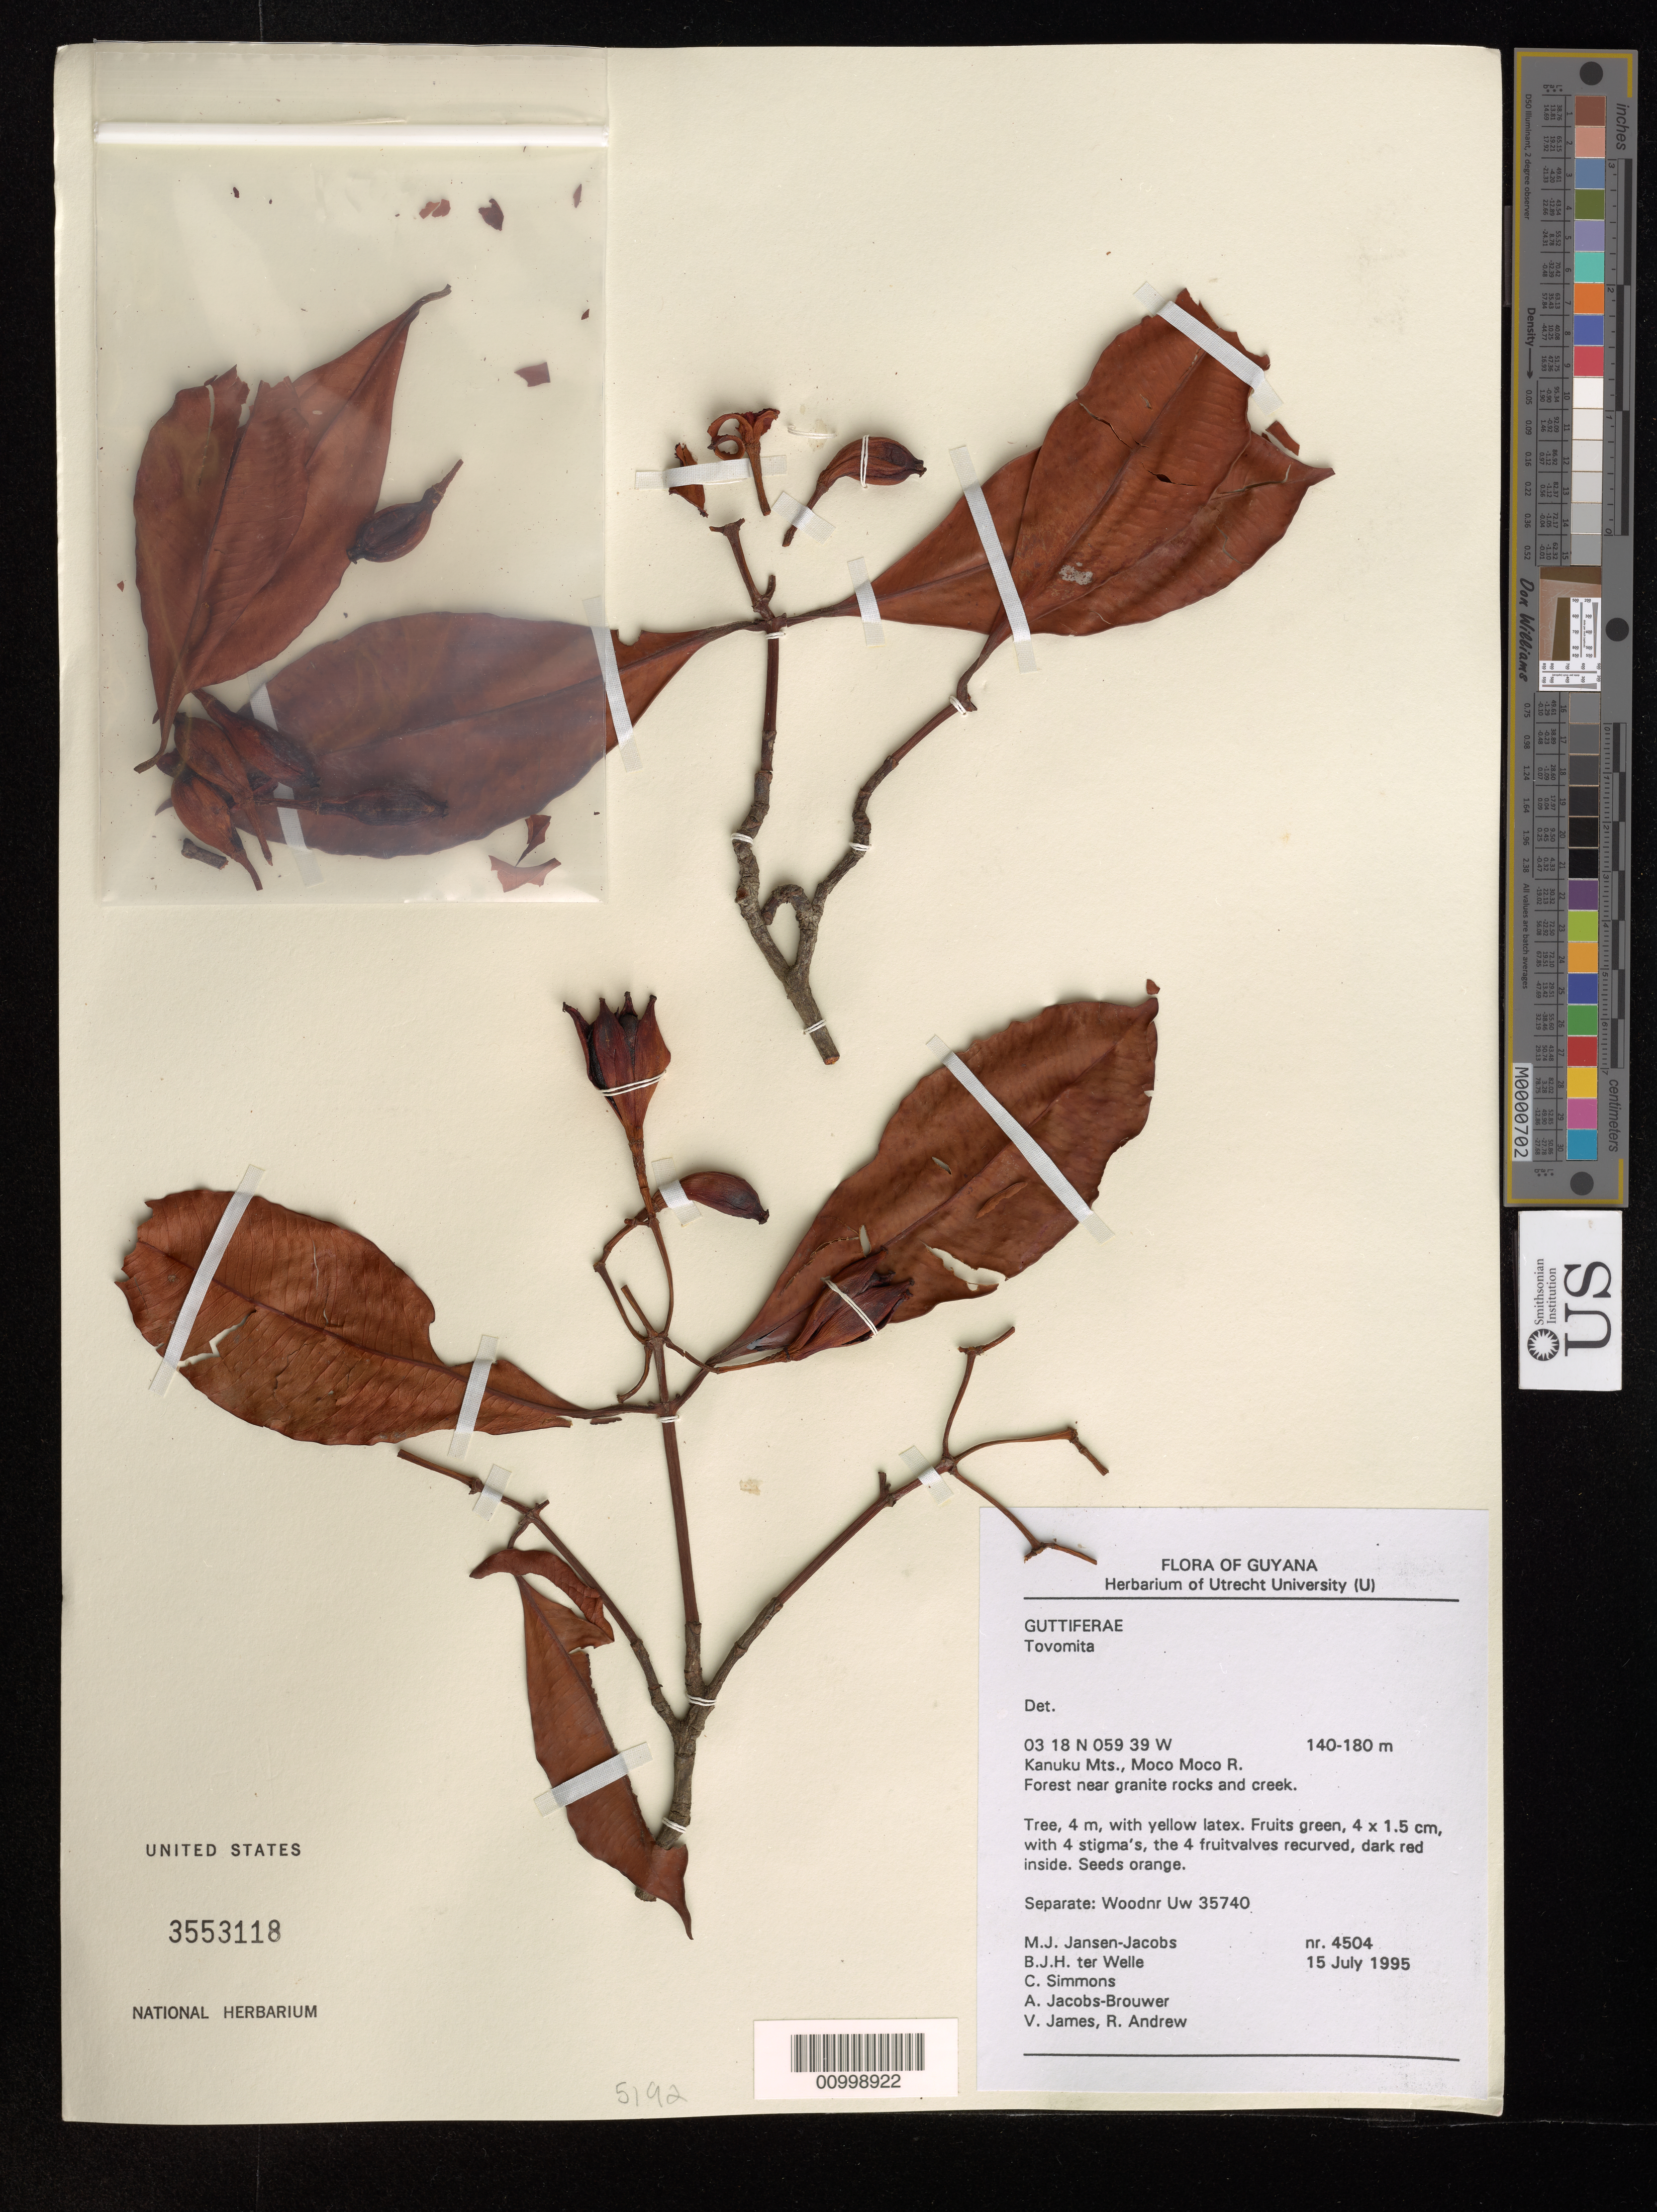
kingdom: Plantae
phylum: Tracheophyta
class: Magnoliopsida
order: Malpighiales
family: Clusiaceae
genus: Tovomita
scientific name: Tovomita sp.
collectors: M. J. Jansen-Jacobs, B. Welle, C. Simmons, A. Jacobs-Brouwer, V. James & R. Andrew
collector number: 4504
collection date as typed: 15-Jul-95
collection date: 1995-07-15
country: Guyana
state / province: U. Takutu-U. Essequibo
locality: Moco Moco River, Kanuku Mts.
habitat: Forest near granite rocks and creek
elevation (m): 140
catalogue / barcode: US 3553118